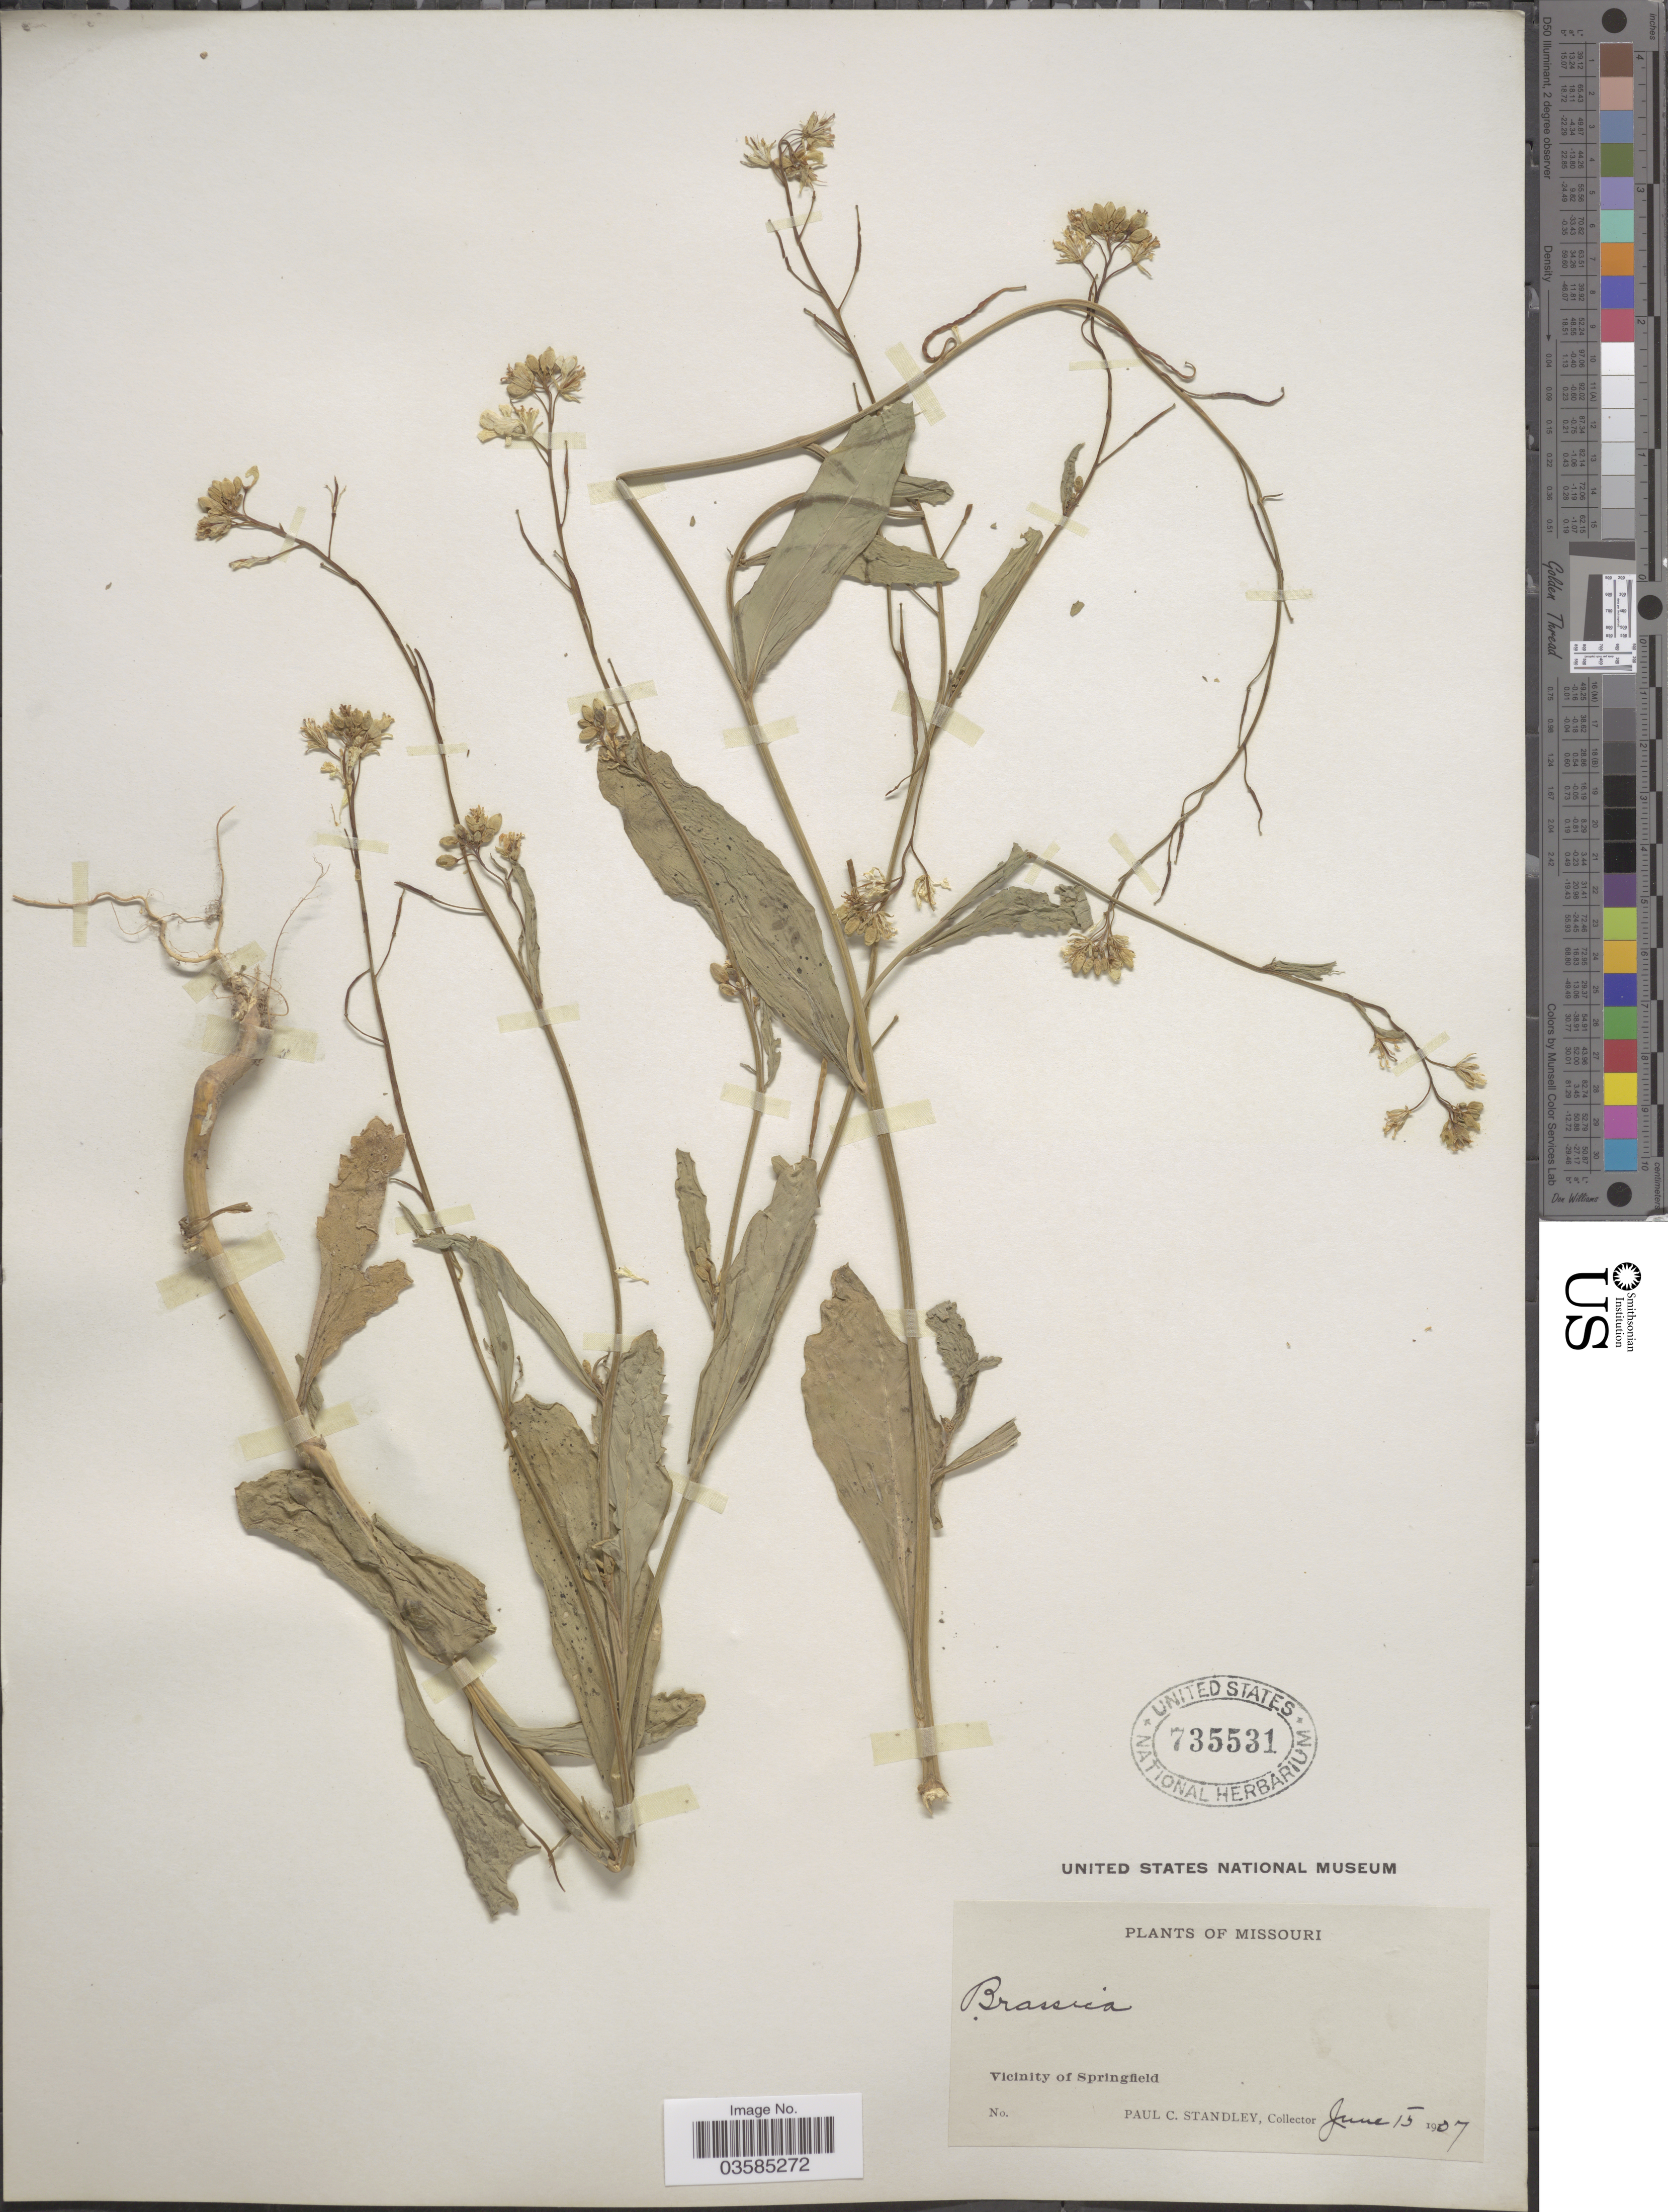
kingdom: Plantae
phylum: Tracheophyta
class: Magnoliopsida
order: Brassicales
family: Brassicaceae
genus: Brassica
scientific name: Brassica sp.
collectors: P. C. Standley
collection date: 1907-06-15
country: United States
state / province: Missouri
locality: Vicinity of Springfield.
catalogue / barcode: US 735531